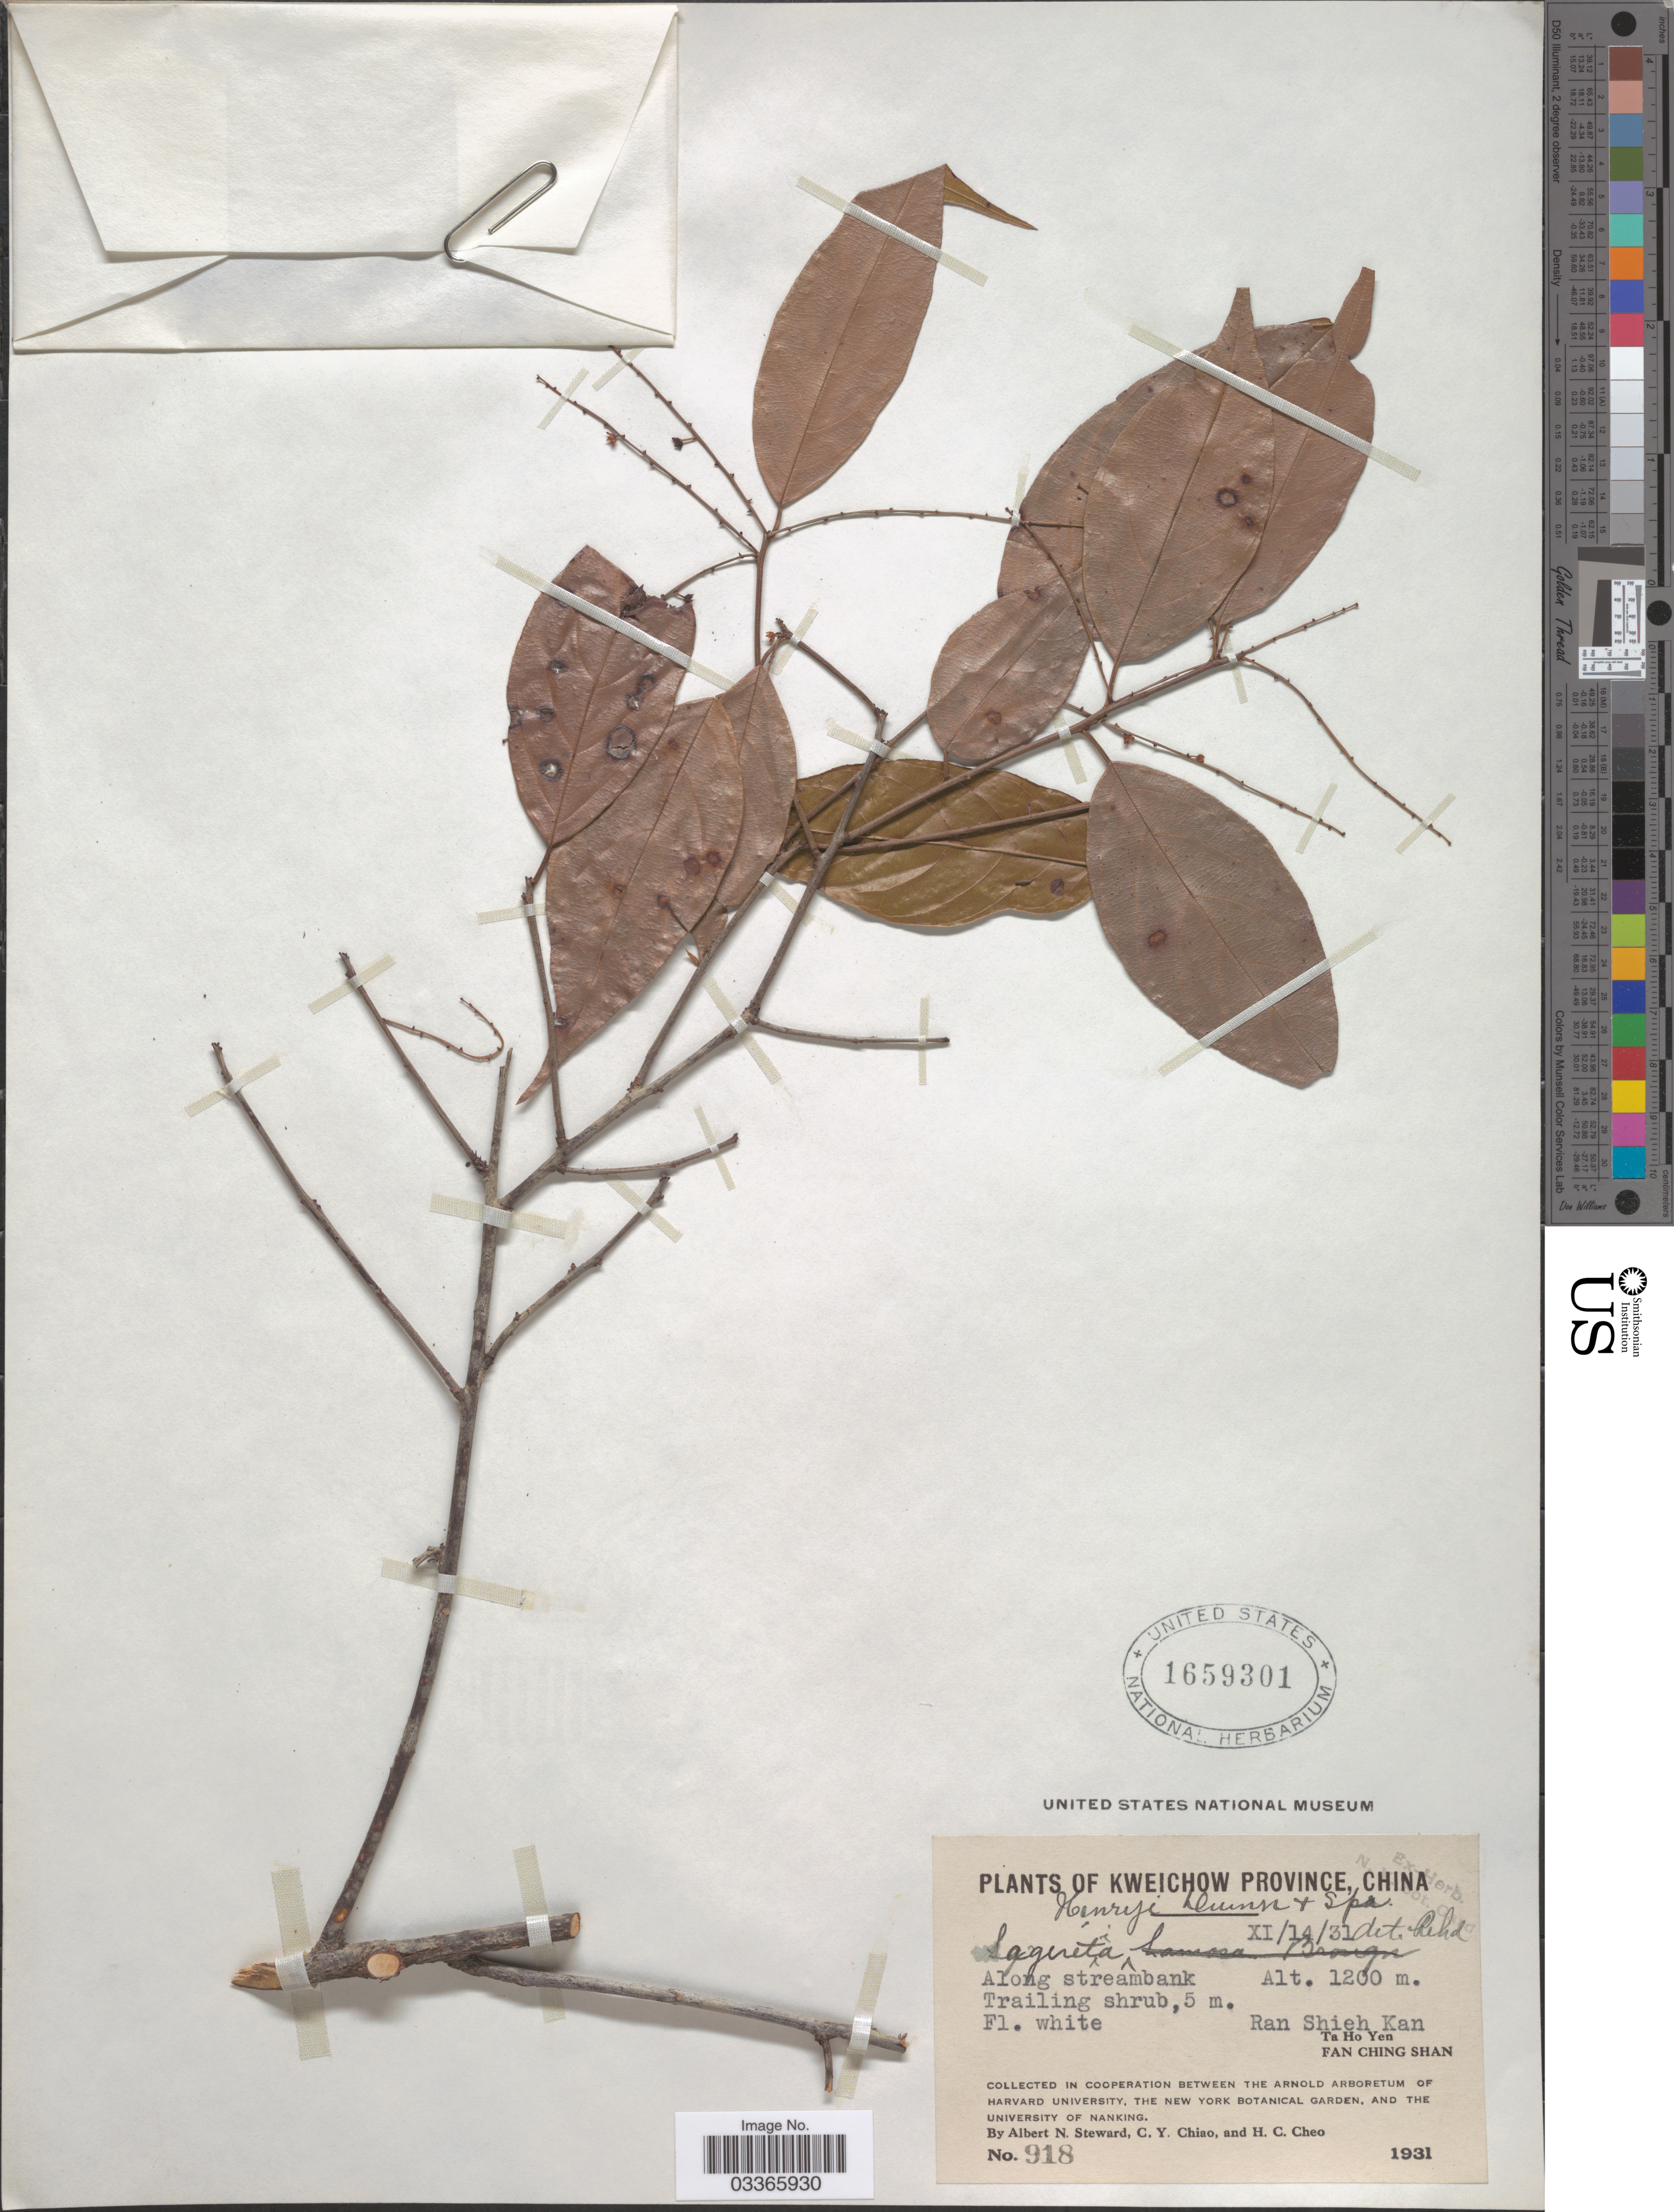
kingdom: Plantae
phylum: Tracheophyta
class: Magnoliopsida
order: Rosales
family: Rhamnaceae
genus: Sageretia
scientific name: Sageretia henryi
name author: J.R. Drumm. & C. Sprague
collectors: A. N. Steward, C. Y. Chiao & H. Cheo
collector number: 918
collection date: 1931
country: China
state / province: Guizhou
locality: Kweichow Province, Ran Shieh Kan, Ta Ho Yen, Fan Ching Shan.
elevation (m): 1200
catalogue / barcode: US 1659301